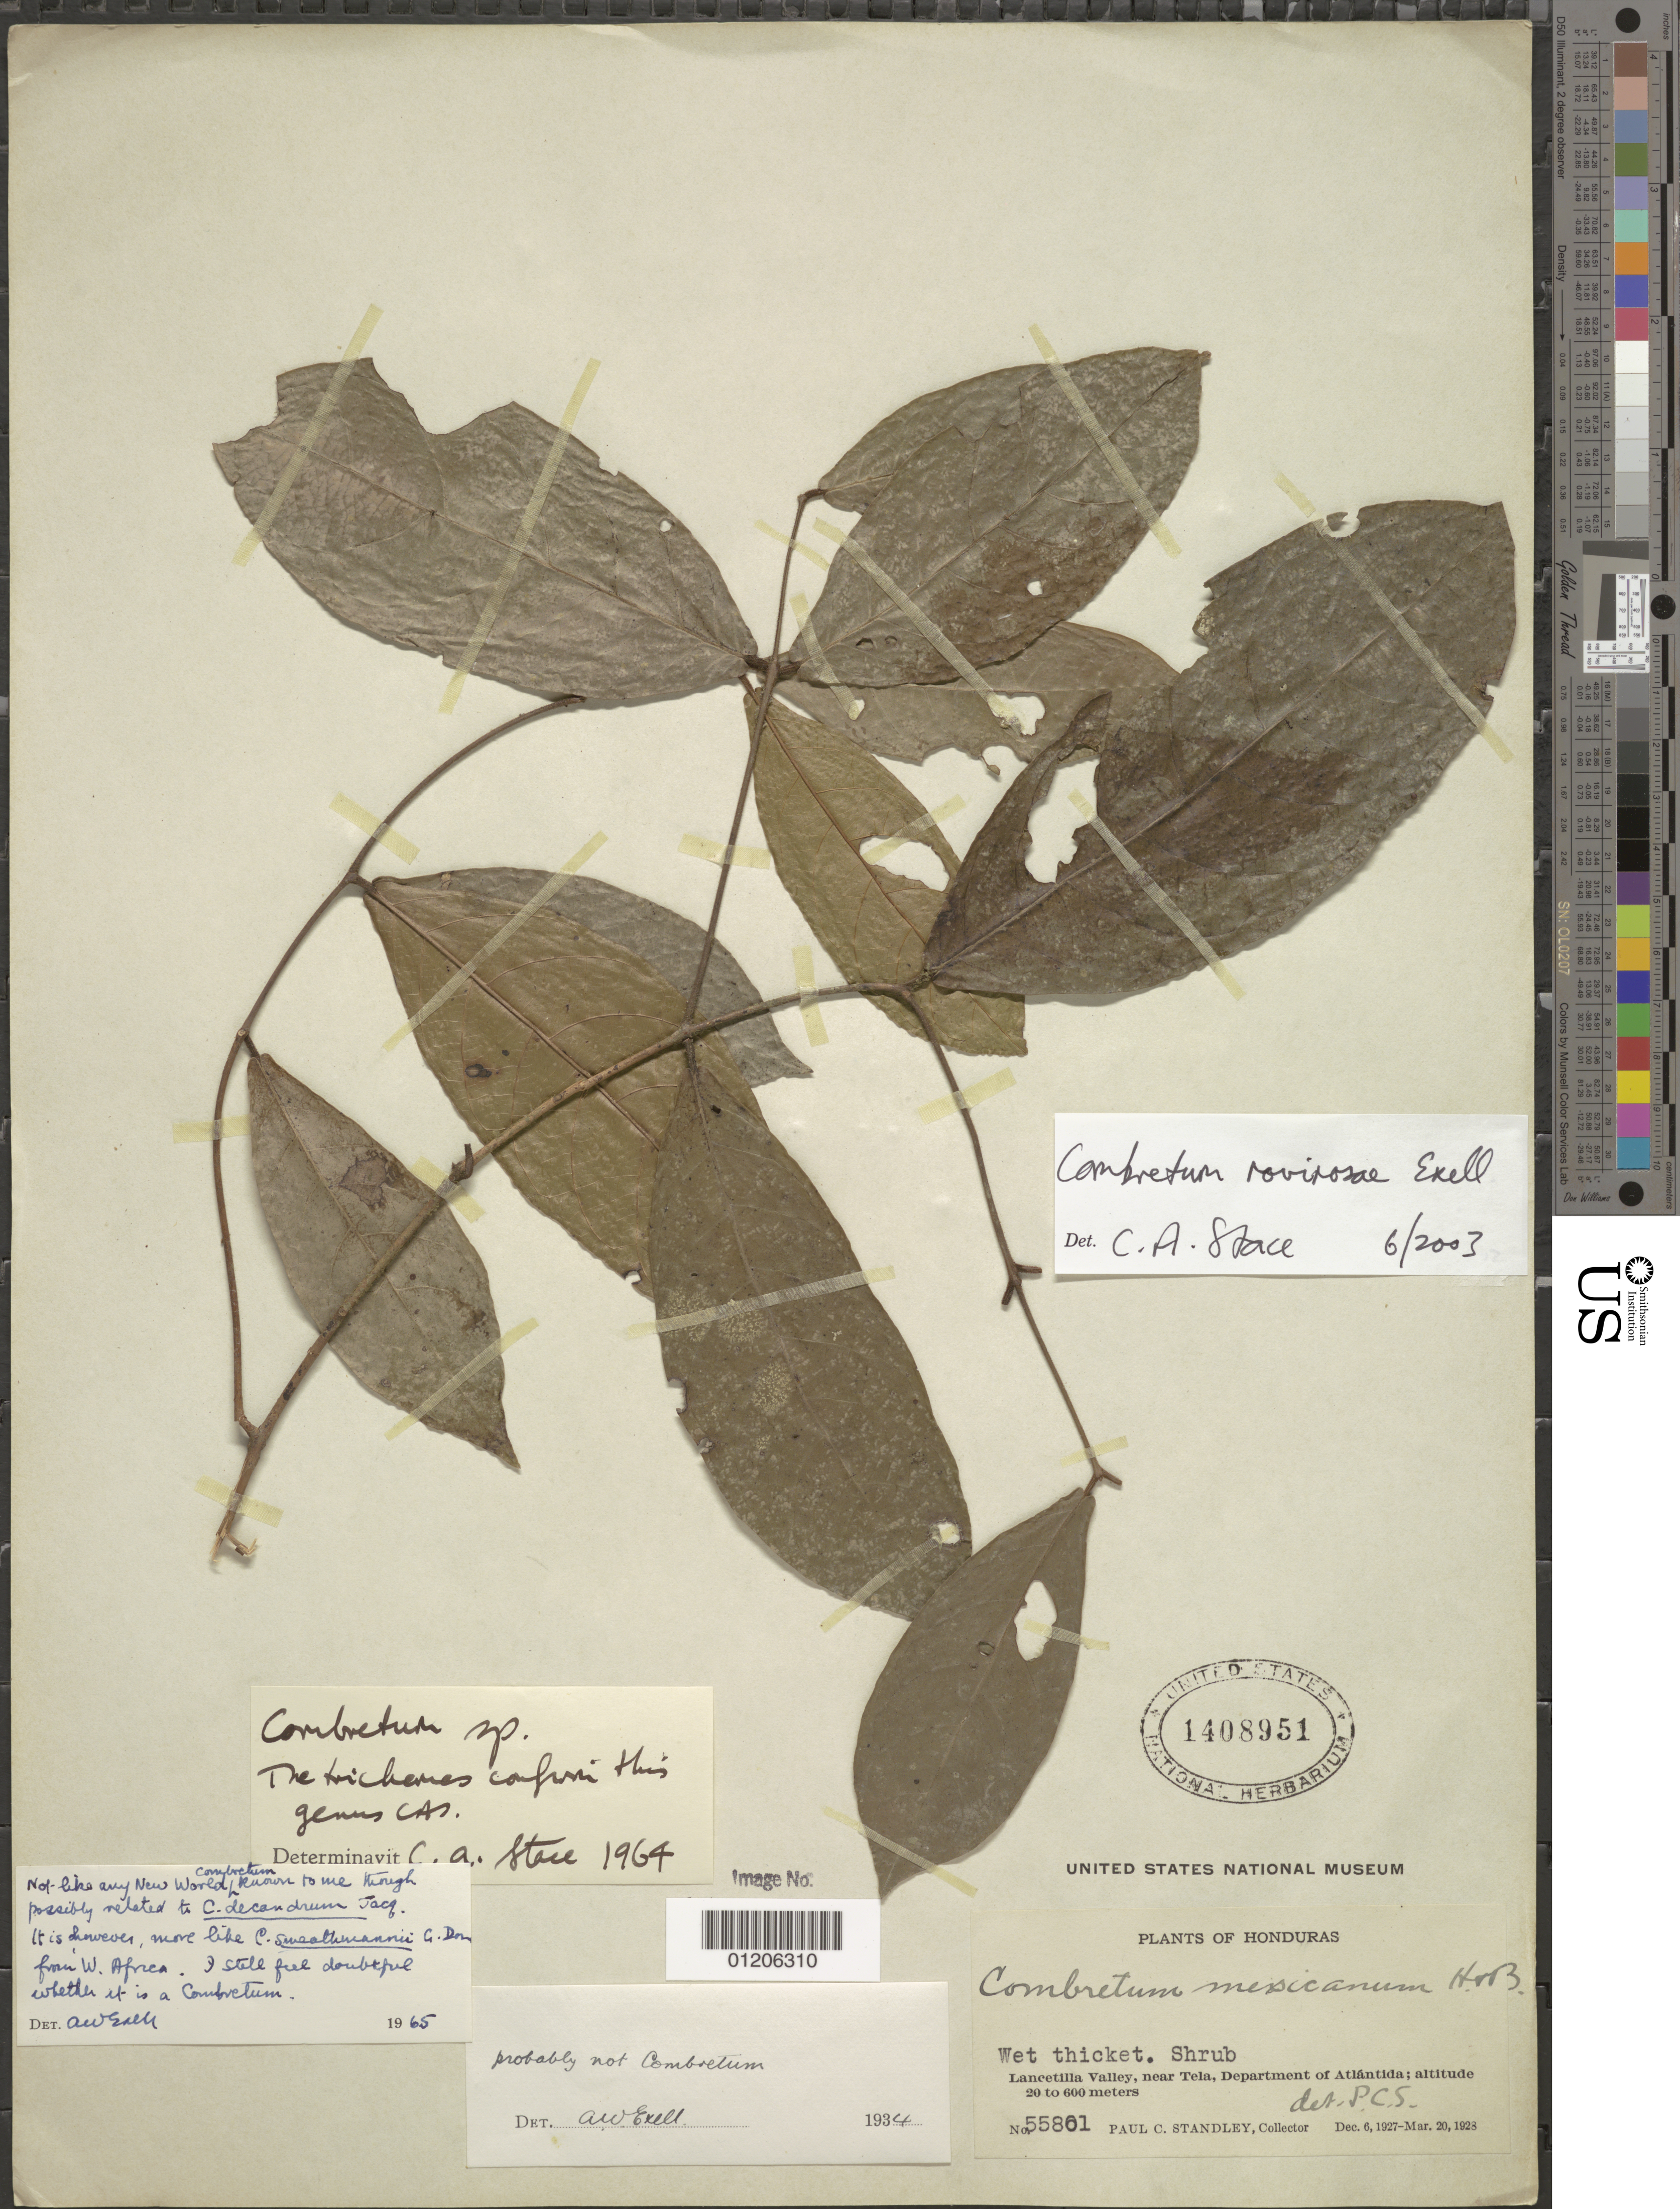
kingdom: Plantae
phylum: Tracheophyta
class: Magnoliopsida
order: Myrtales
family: Combretaceae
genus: Combretum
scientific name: Combretum rovirosae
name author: Exell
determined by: Stace, C. A.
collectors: P. C. Standley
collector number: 55861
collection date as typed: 06 Dec 1927 to 20 Mar 1928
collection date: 1927-12-06/1928-03-20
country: Honduras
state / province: Atlántida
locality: Lancetilla Valley, near Tela, Department of Atlántida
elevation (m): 20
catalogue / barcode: US 1408951